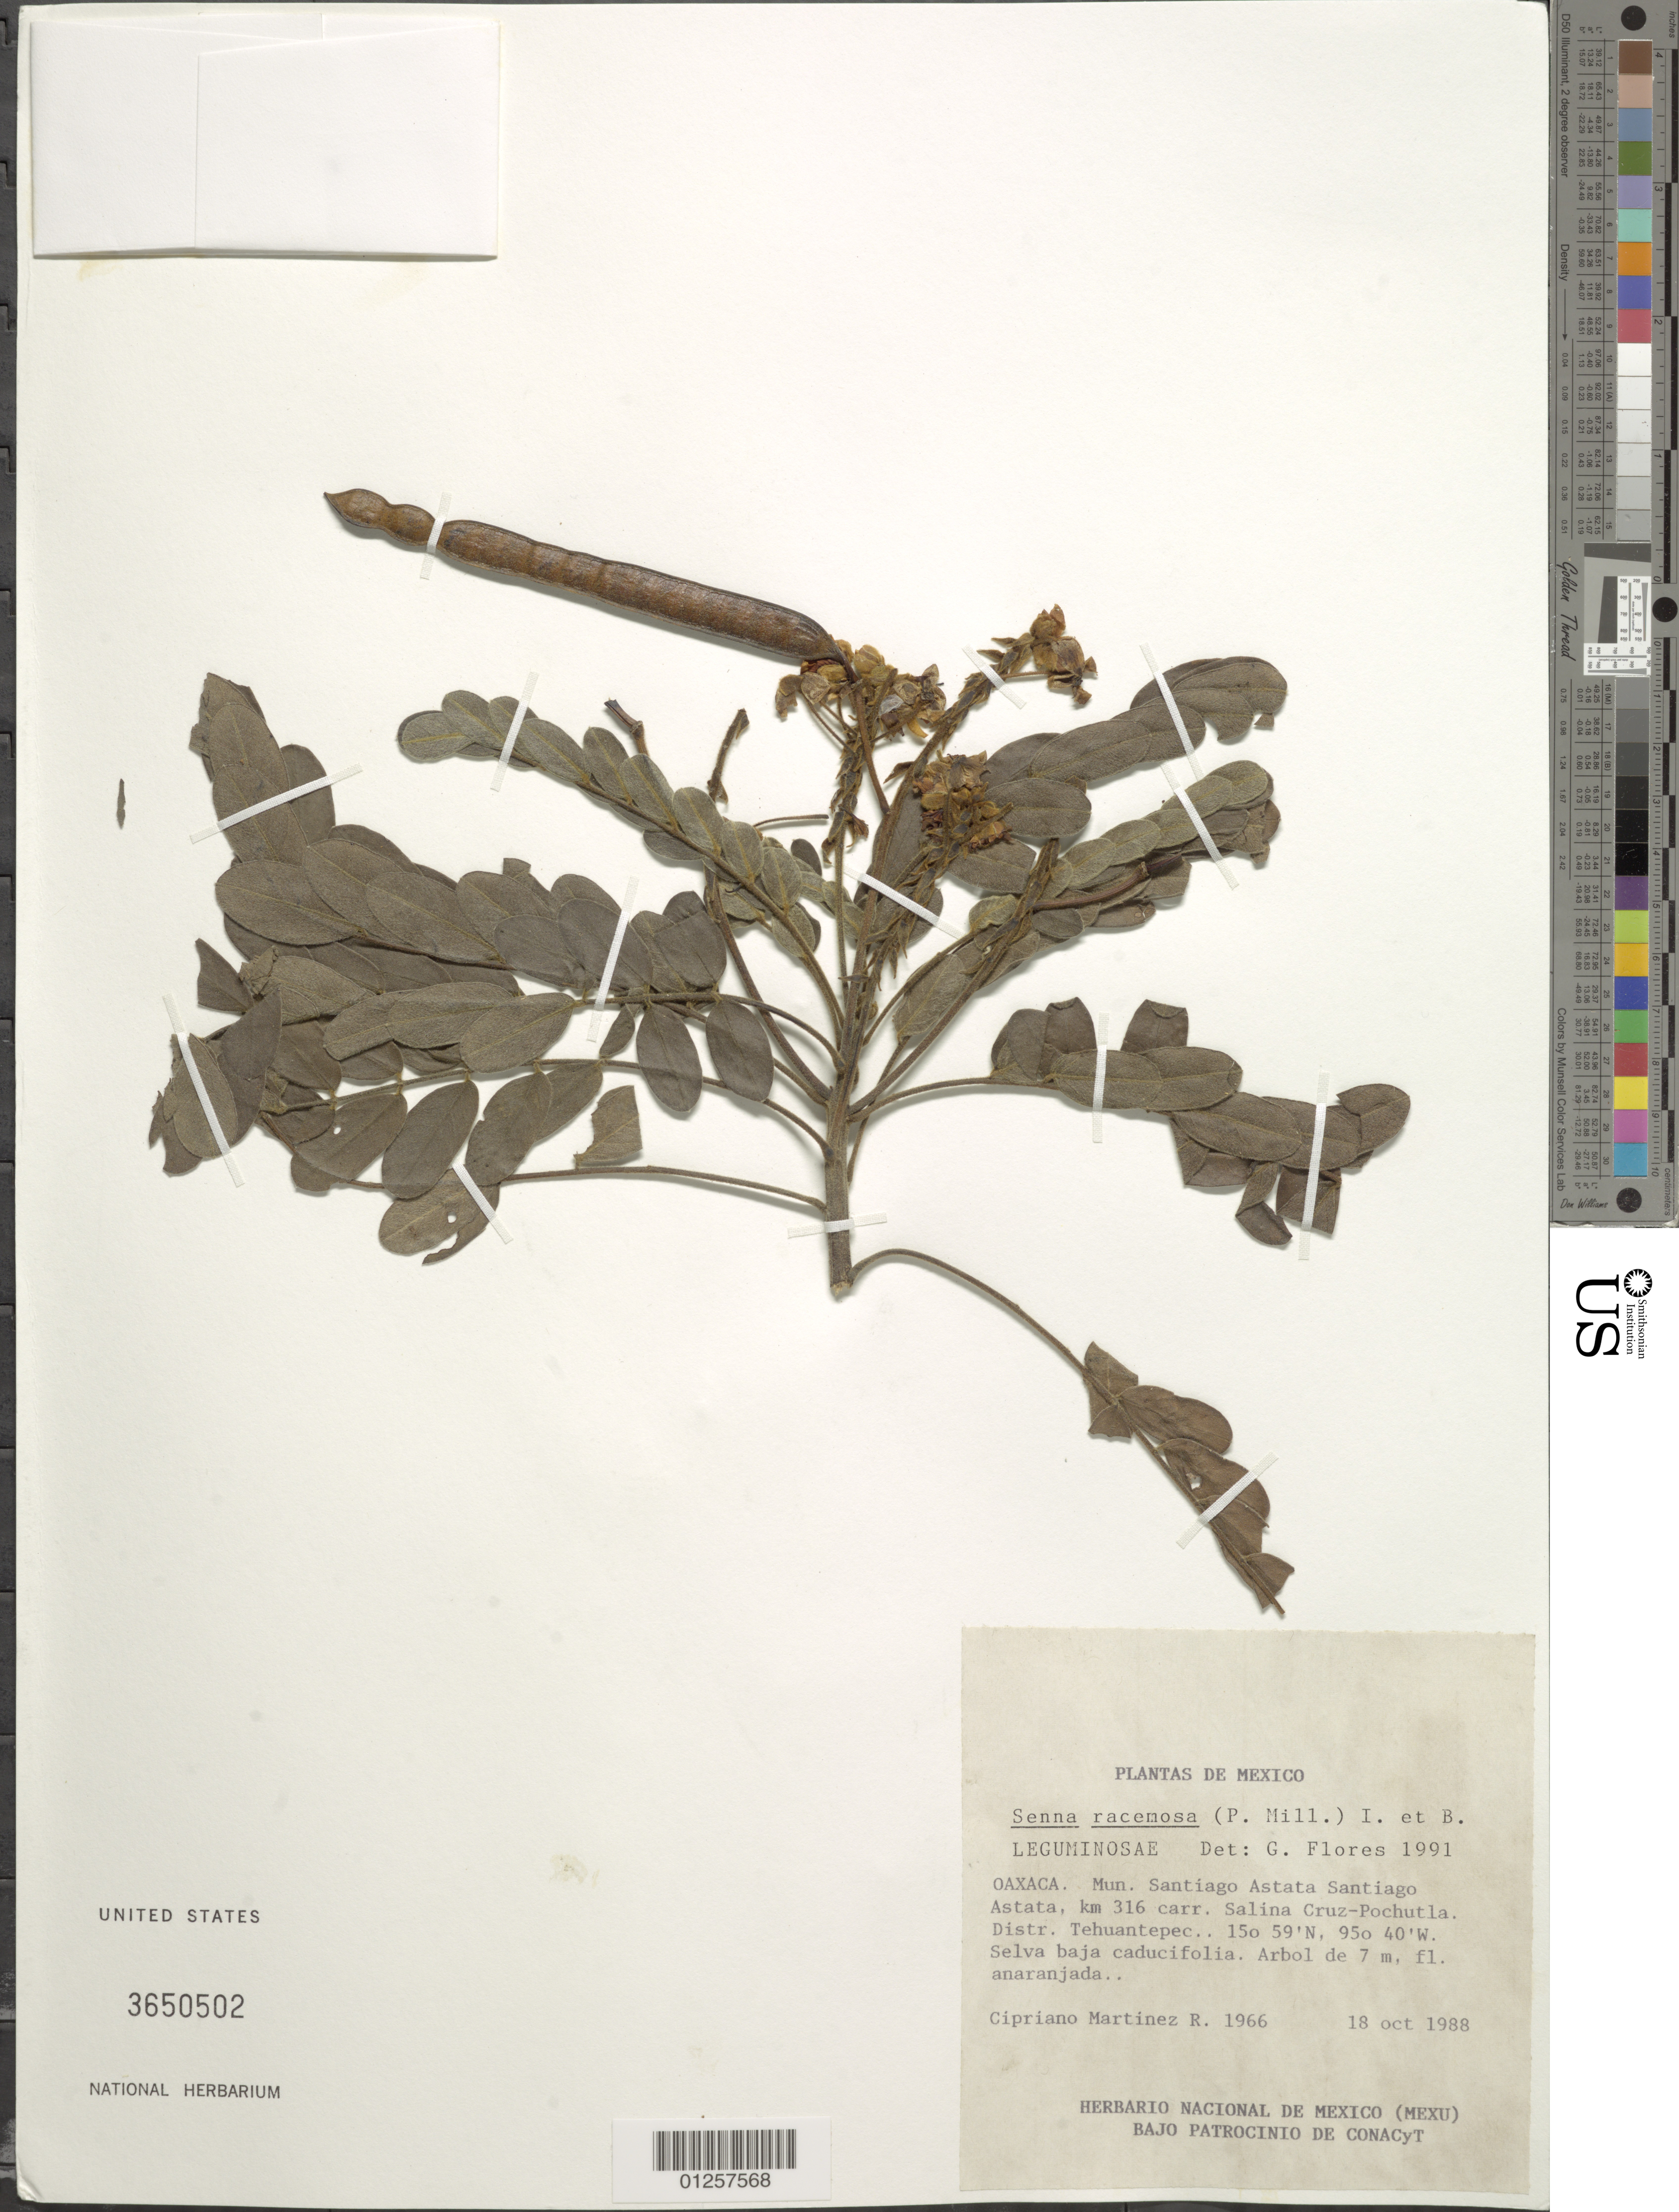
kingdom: Plantae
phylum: Tracheophyta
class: Magnoliopsida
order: Fabales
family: Fabaceae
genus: Senna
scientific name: Senna racemosa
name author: (Mill.) H.S. Irwin & Barneby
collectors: C. Martínez R.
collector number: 1966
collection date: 1988-10-18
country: Mexico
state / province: Oaxaca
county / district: Tehuantepe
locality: Mun. Santiago Astata, km 316 carr. Salina Cruz-Pochutla.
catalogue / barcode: US 3650502